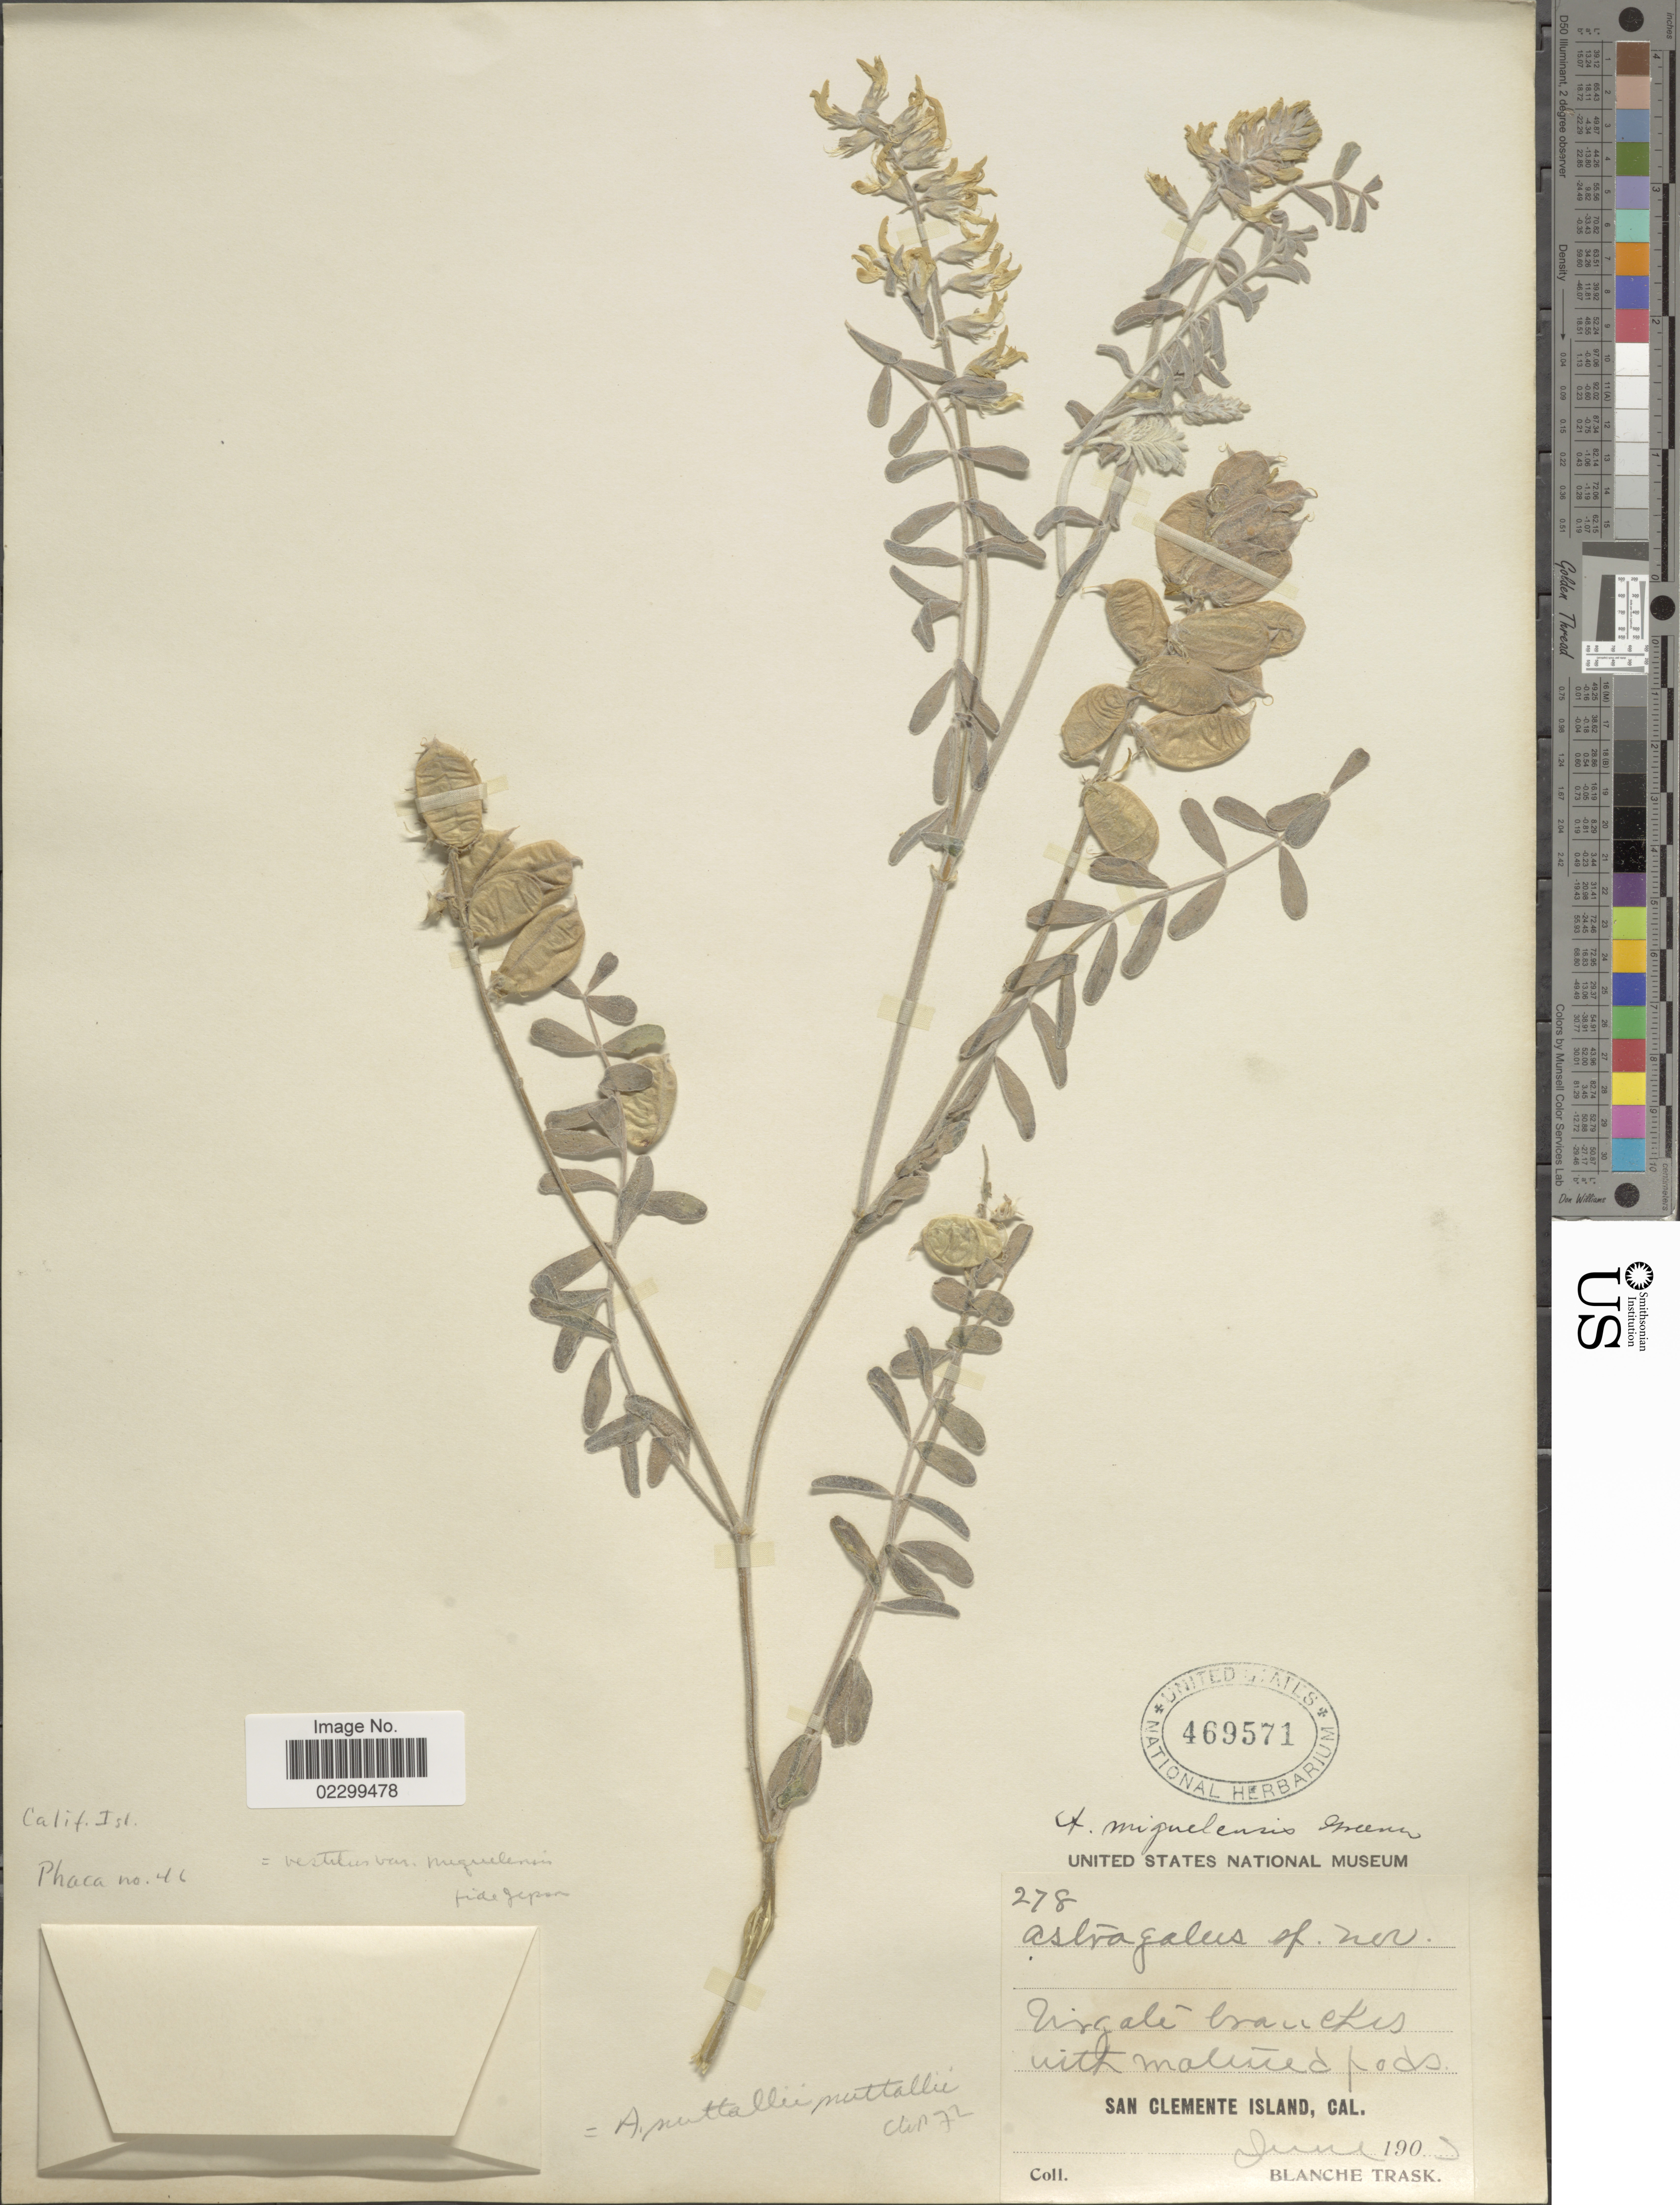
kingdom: Plantae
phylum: Tracheophyta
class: Magnoliopsida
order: Fabales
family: Fabaceae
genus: Astragalus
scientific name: Astragalus emoryanus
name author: (Rydb.) Cory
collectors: B. Trask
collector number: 278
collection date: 1903-06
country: United States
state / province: California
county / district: Los Angeles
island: San Clemente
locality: San Clemente Island.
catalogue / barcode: US 469571